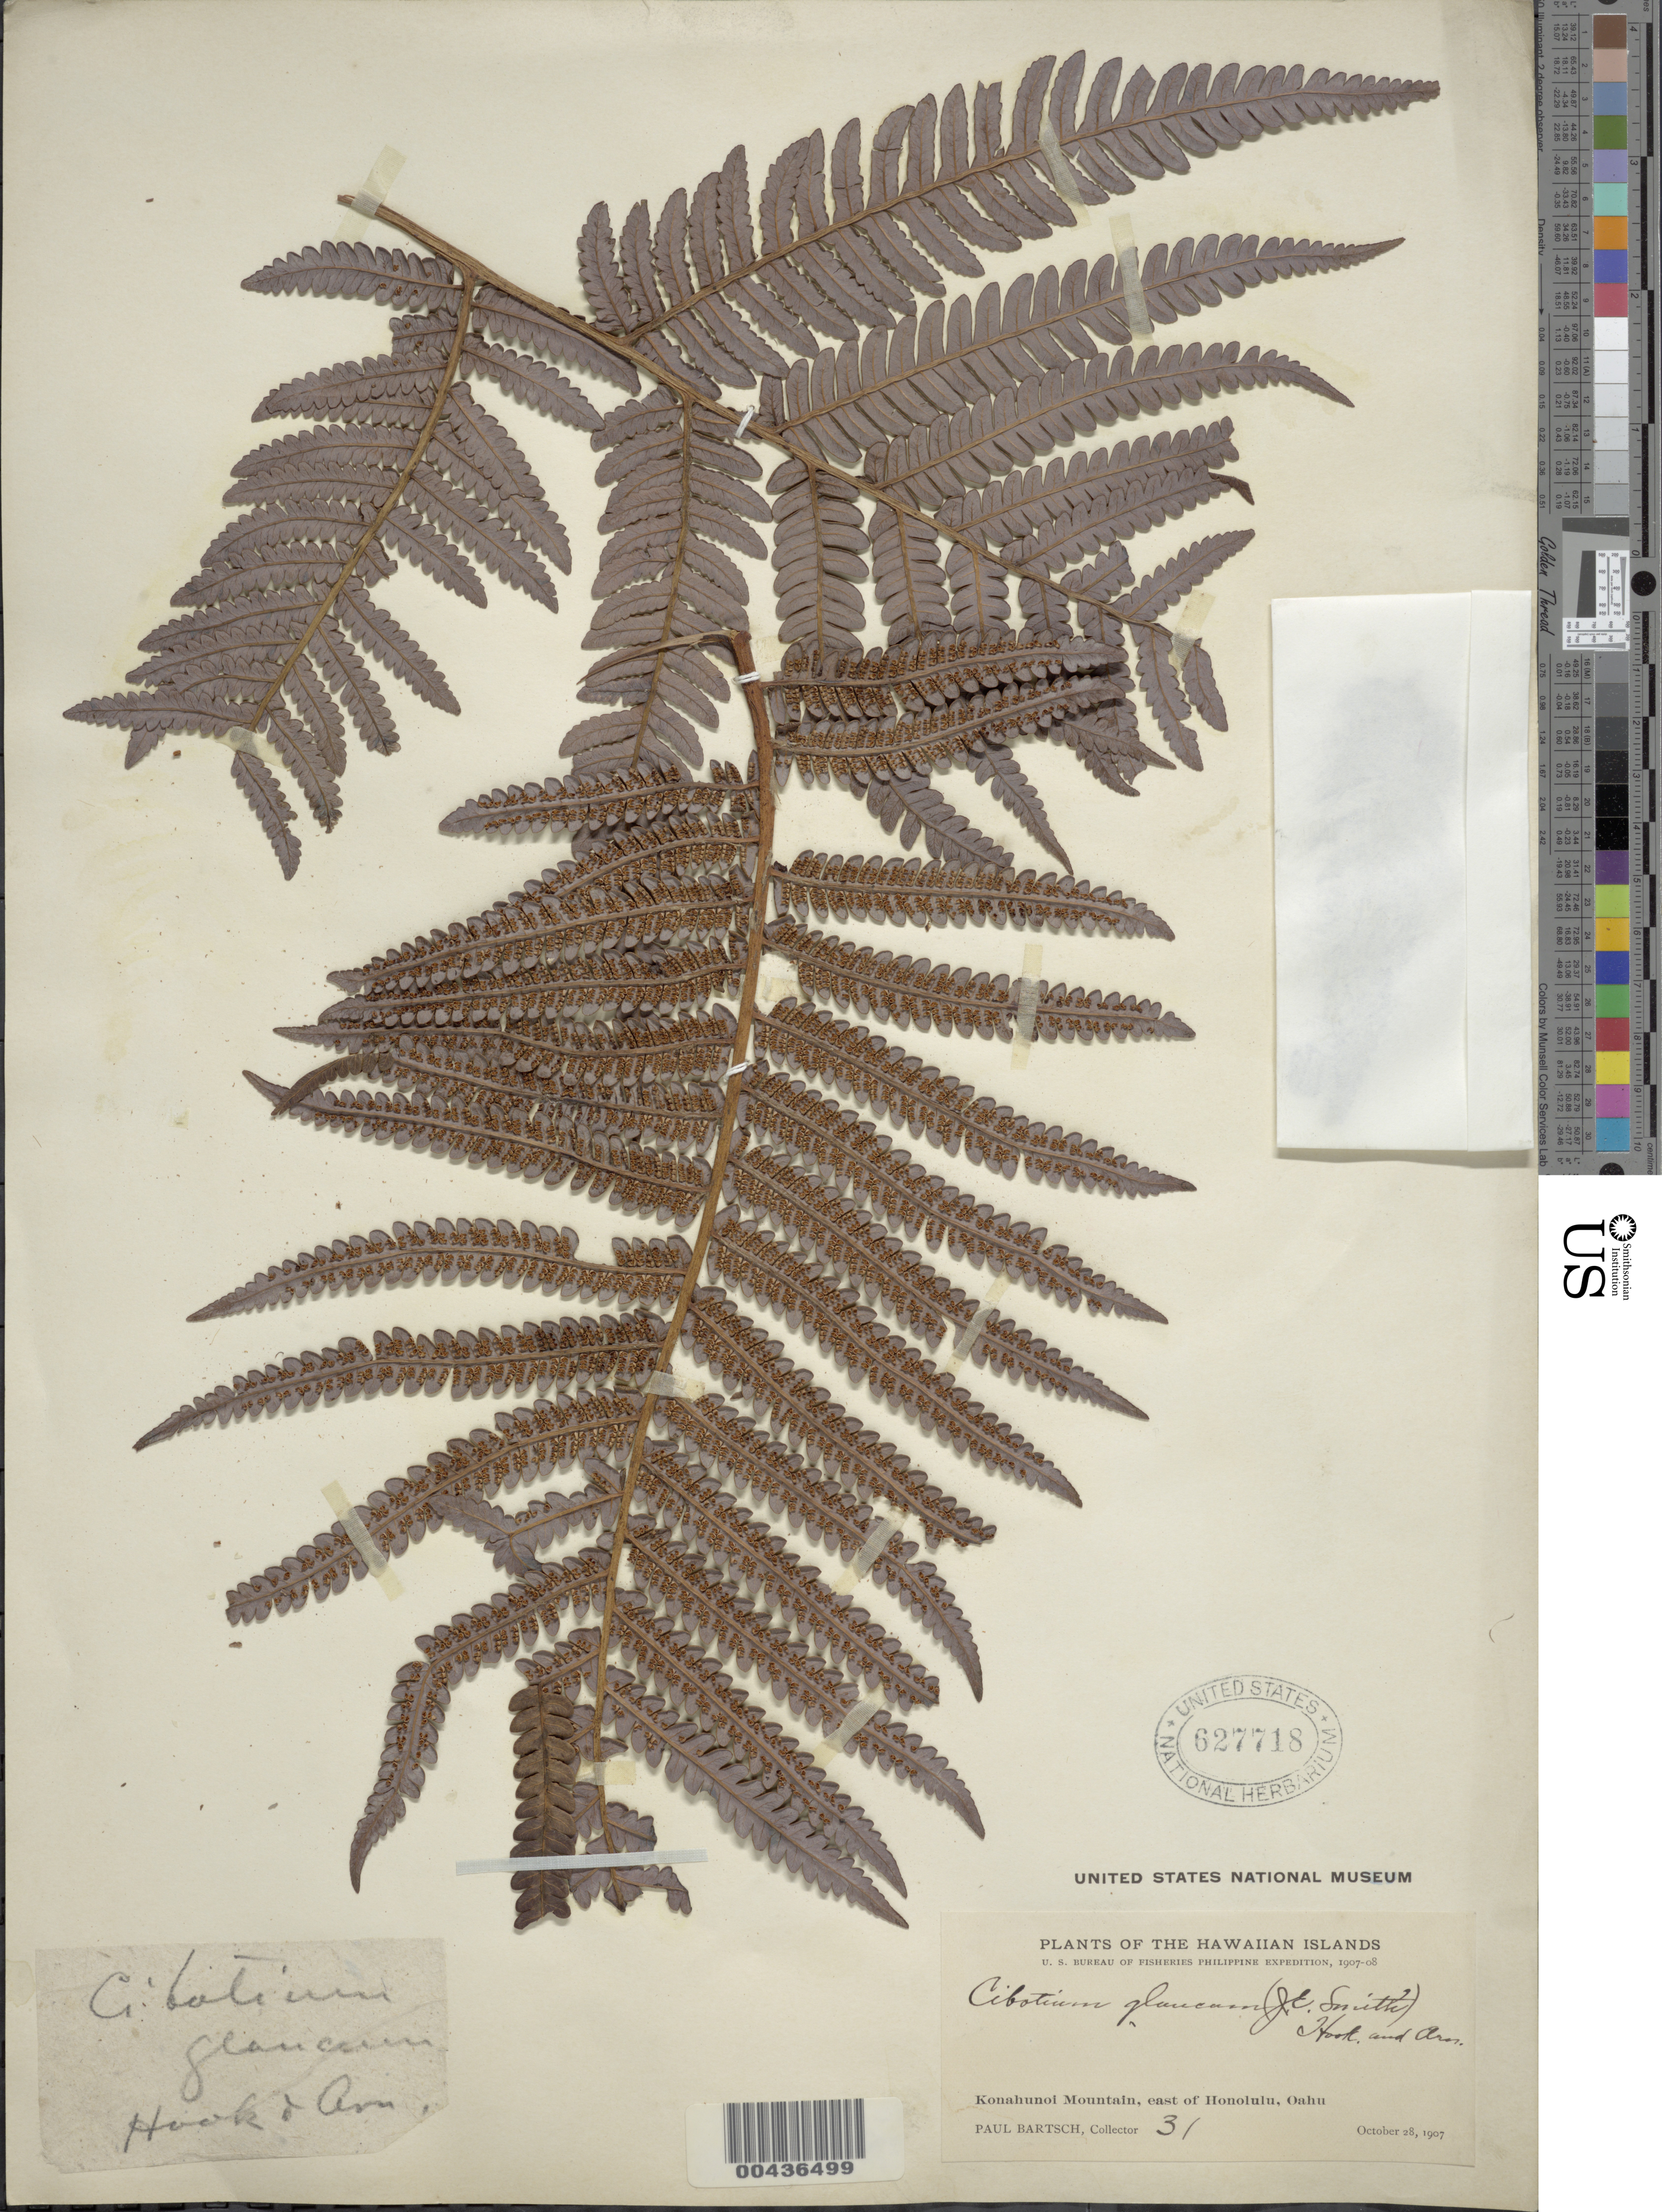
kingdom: Plantae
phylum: Tracheophyta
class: Polypodiopsida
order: Cyatheales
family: Cibotiaceae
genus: Cibotium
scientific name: Cibotium glaucum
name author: (Sm.) Hook. & Arn.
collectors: P. Bartsch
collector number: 31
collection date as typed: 28 Oct 1907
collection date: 1907-10-28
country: United States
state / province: Hawaii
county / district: Honolulu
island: Oahu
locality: Konahunoi Mountain, E of Honolulu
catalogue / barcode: US 627718